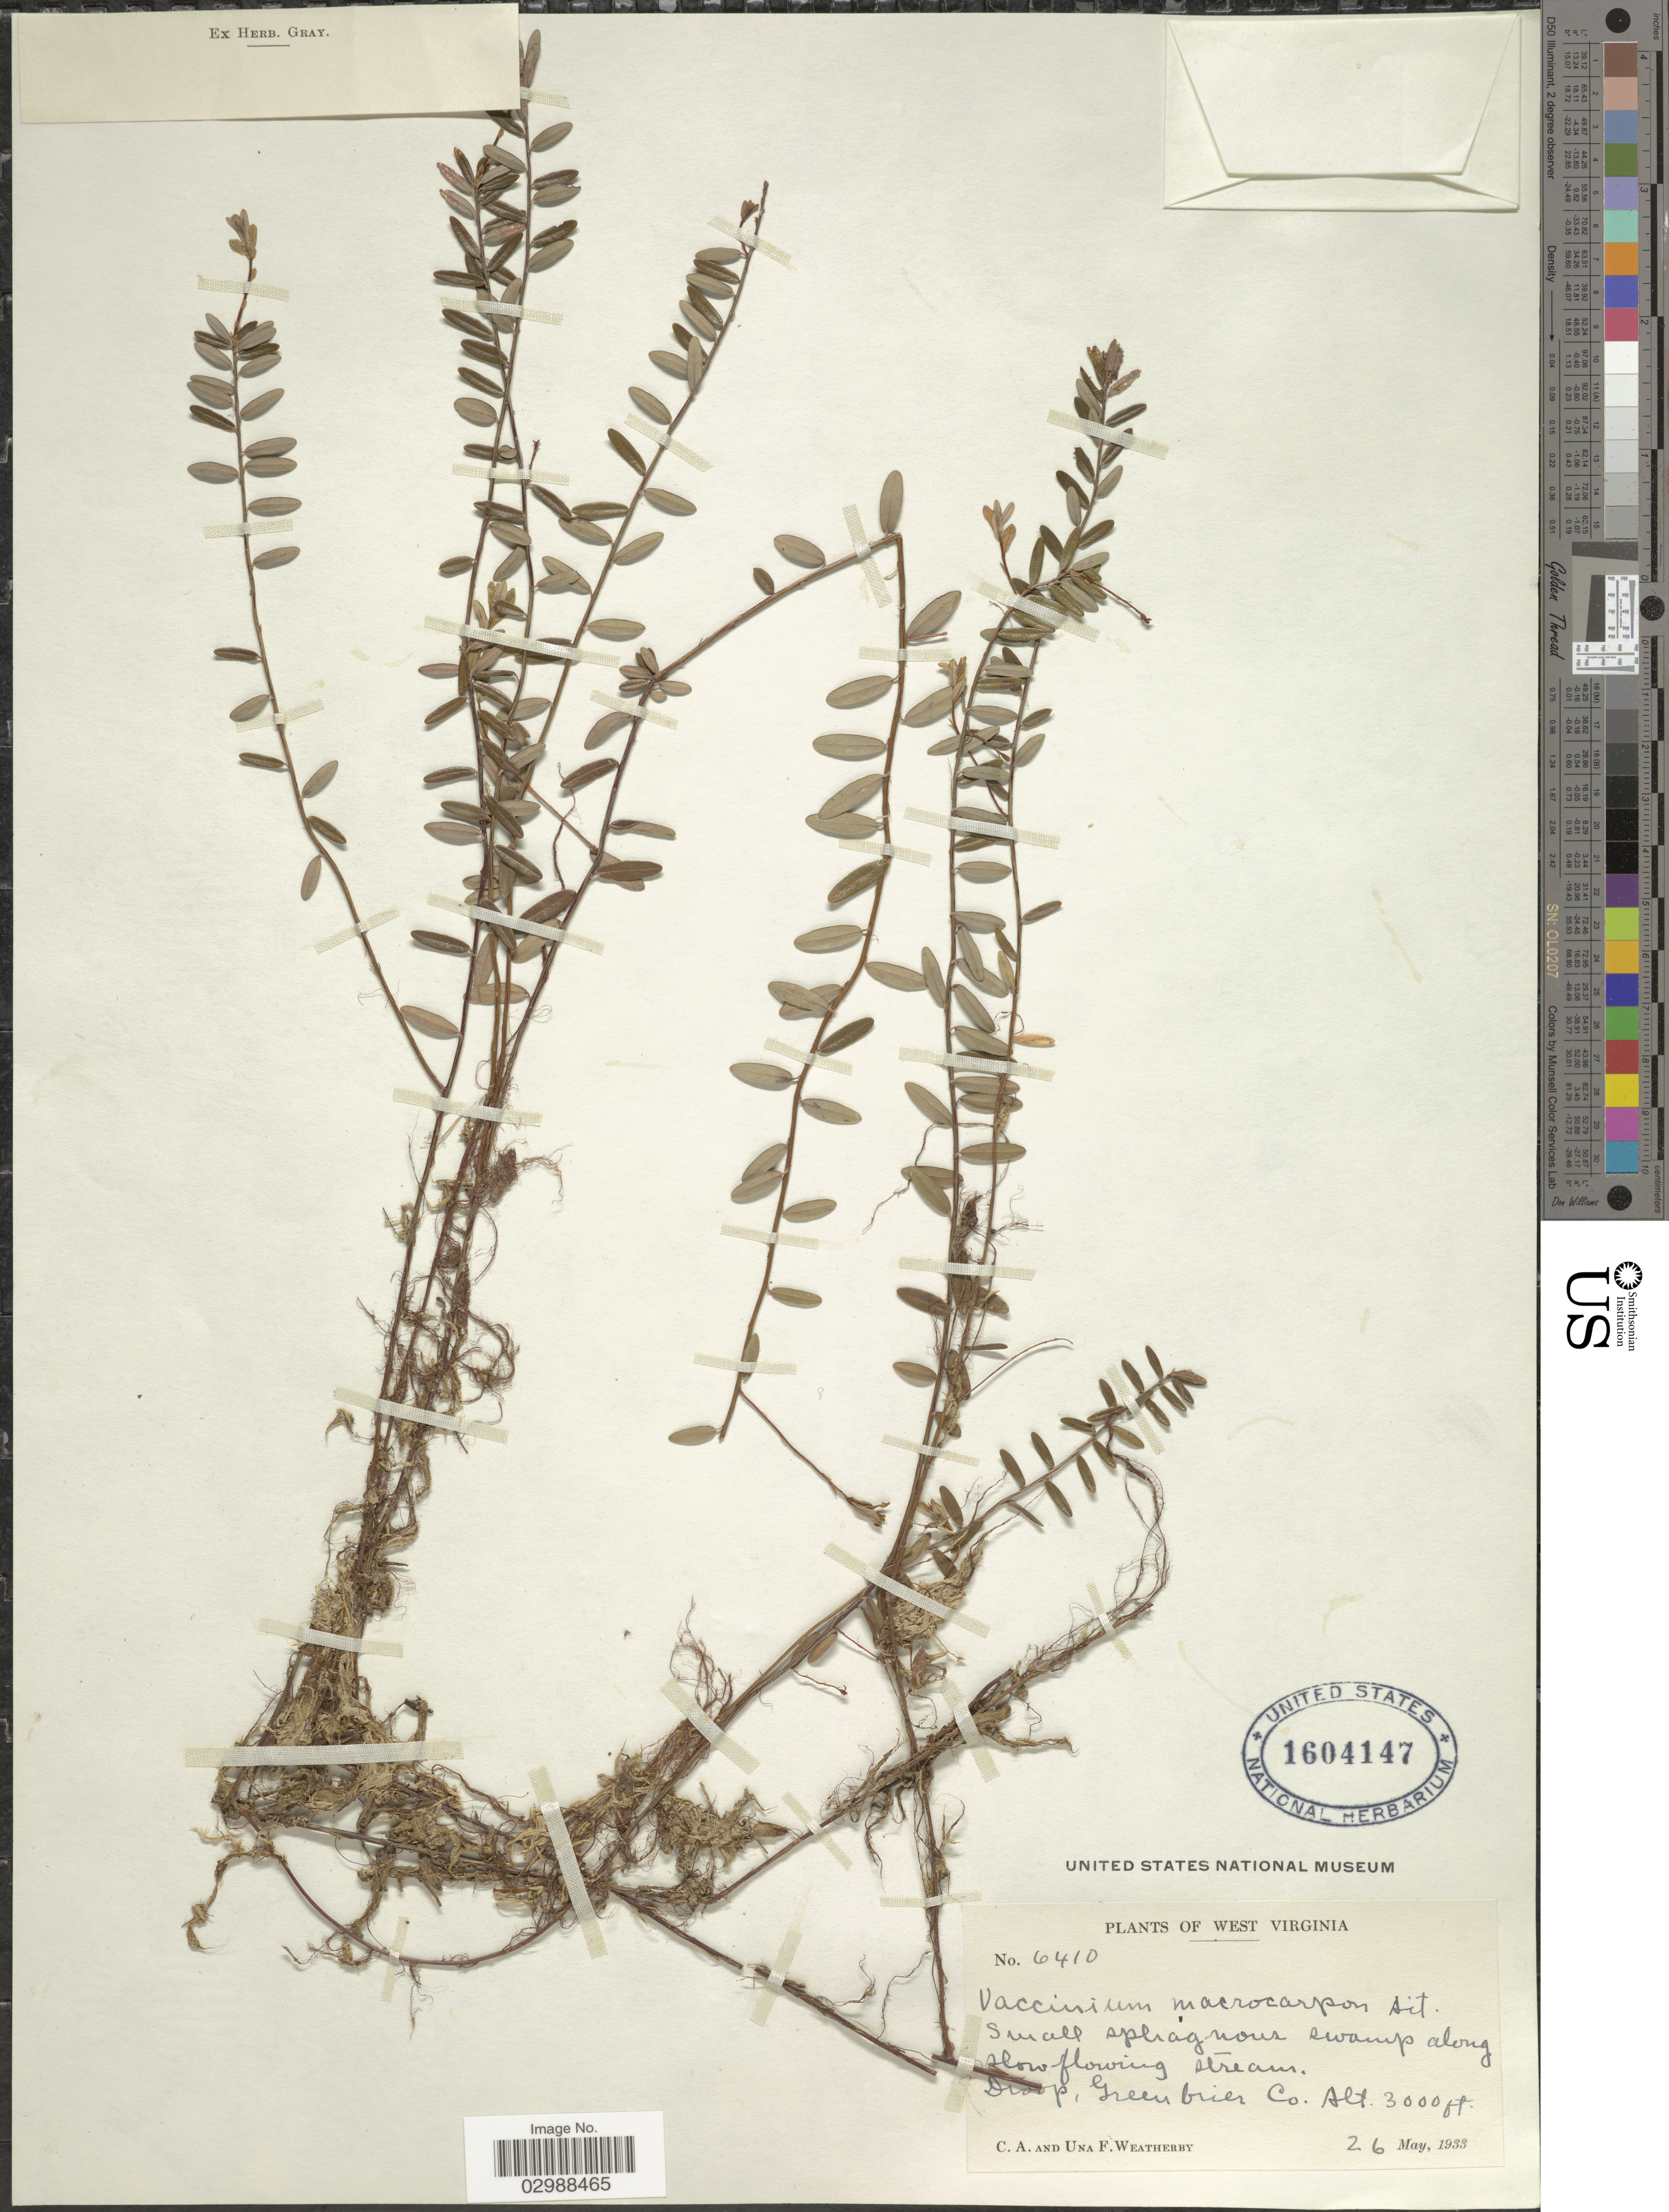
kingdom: Plantae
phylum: Tracheophyta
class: Magnoliopsida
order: Ericales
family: Ericaceae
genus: Vaccinium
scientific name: Vaccinium macrocarpon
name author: Aiton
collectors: C. A. Weatherby & U. Weatherby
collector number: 6410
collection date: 1933-05-26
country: United States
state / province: West Virginia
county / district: Greenbrier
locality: Slaong slow flowing stream, Droop, Green brier Co.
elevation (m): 914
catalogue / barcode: US 1604147